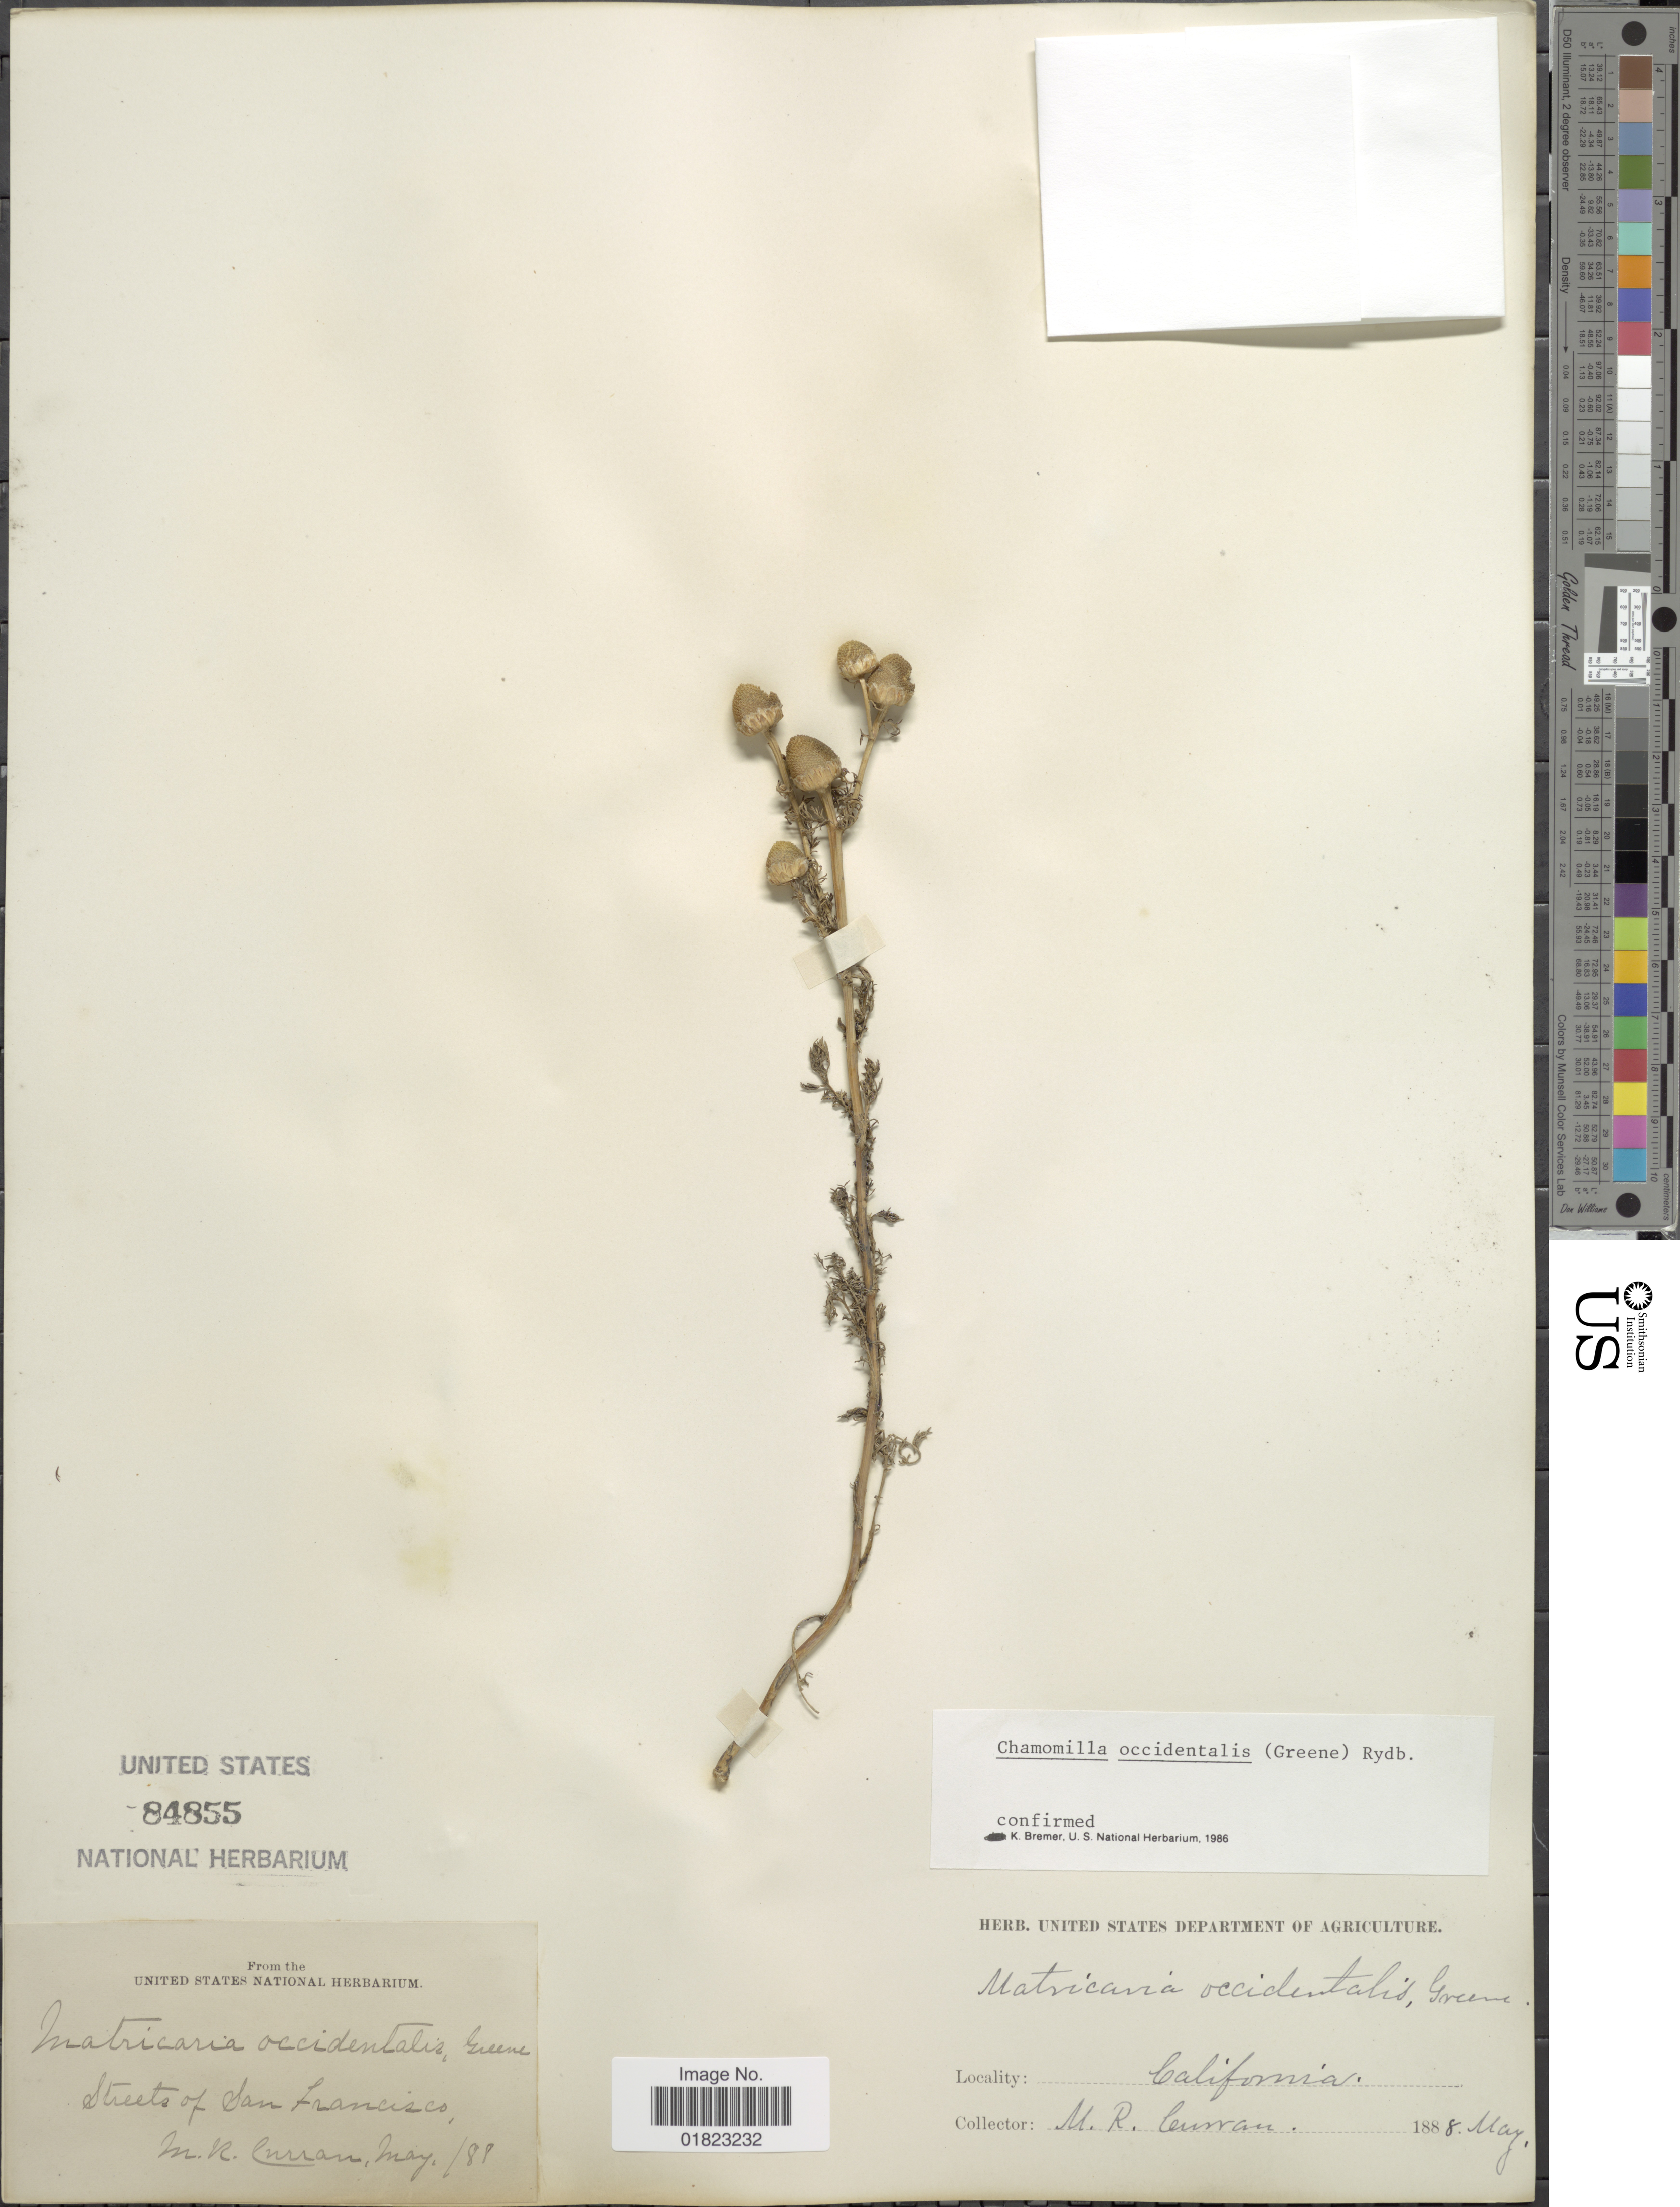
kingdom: Plantae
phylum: Tracheophyta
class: Magnoliopsida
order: Asterales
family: Asteraceae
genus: Matricaria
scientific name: Matricaria occidentalis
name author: Greene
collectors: M. R. Curran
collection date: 1888-05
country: United States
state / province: California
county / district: San Francisco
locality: Streets of San Francisco.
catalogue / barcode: US 84855